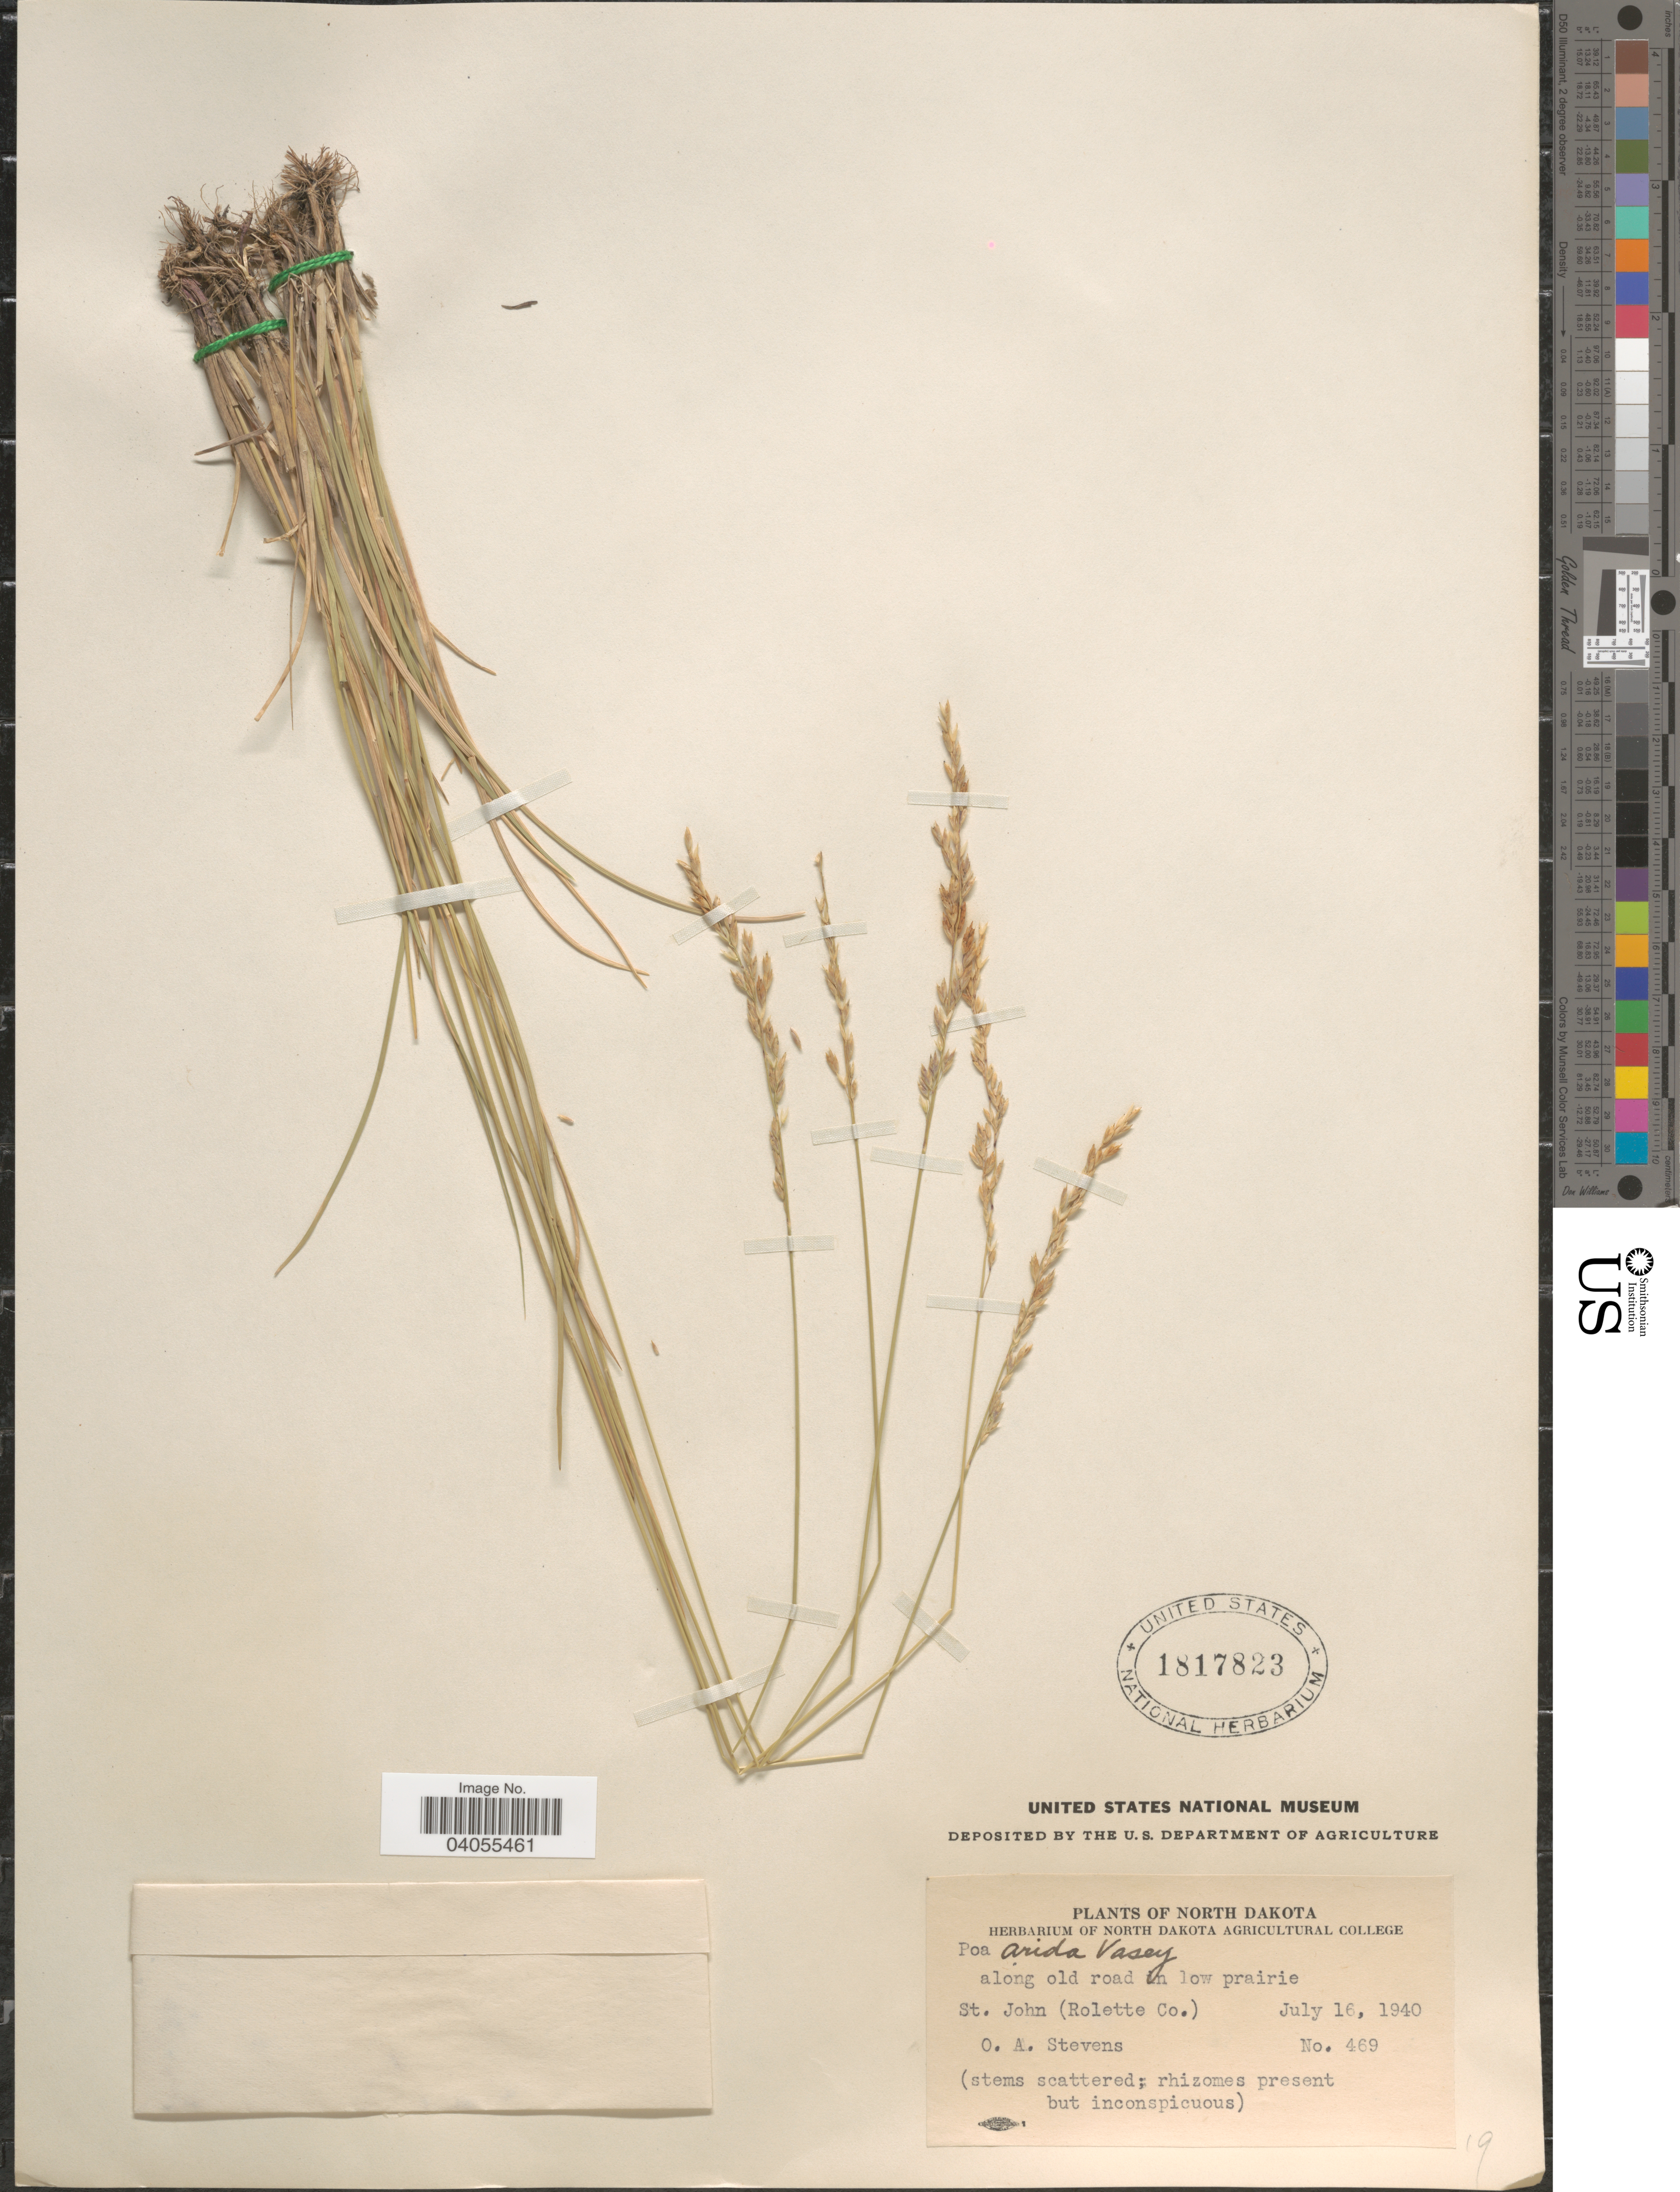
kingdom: Plantae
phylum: Tracheophyta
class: Liliopsida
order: Poales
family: Poaceae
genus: Poa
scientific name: Poa arida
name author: Vasey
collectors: O. A. Stevens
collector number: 469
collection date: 1940-07-16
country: United States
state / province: North Dakota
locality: St. John (Rolette Co.)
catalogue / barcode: US 1817823